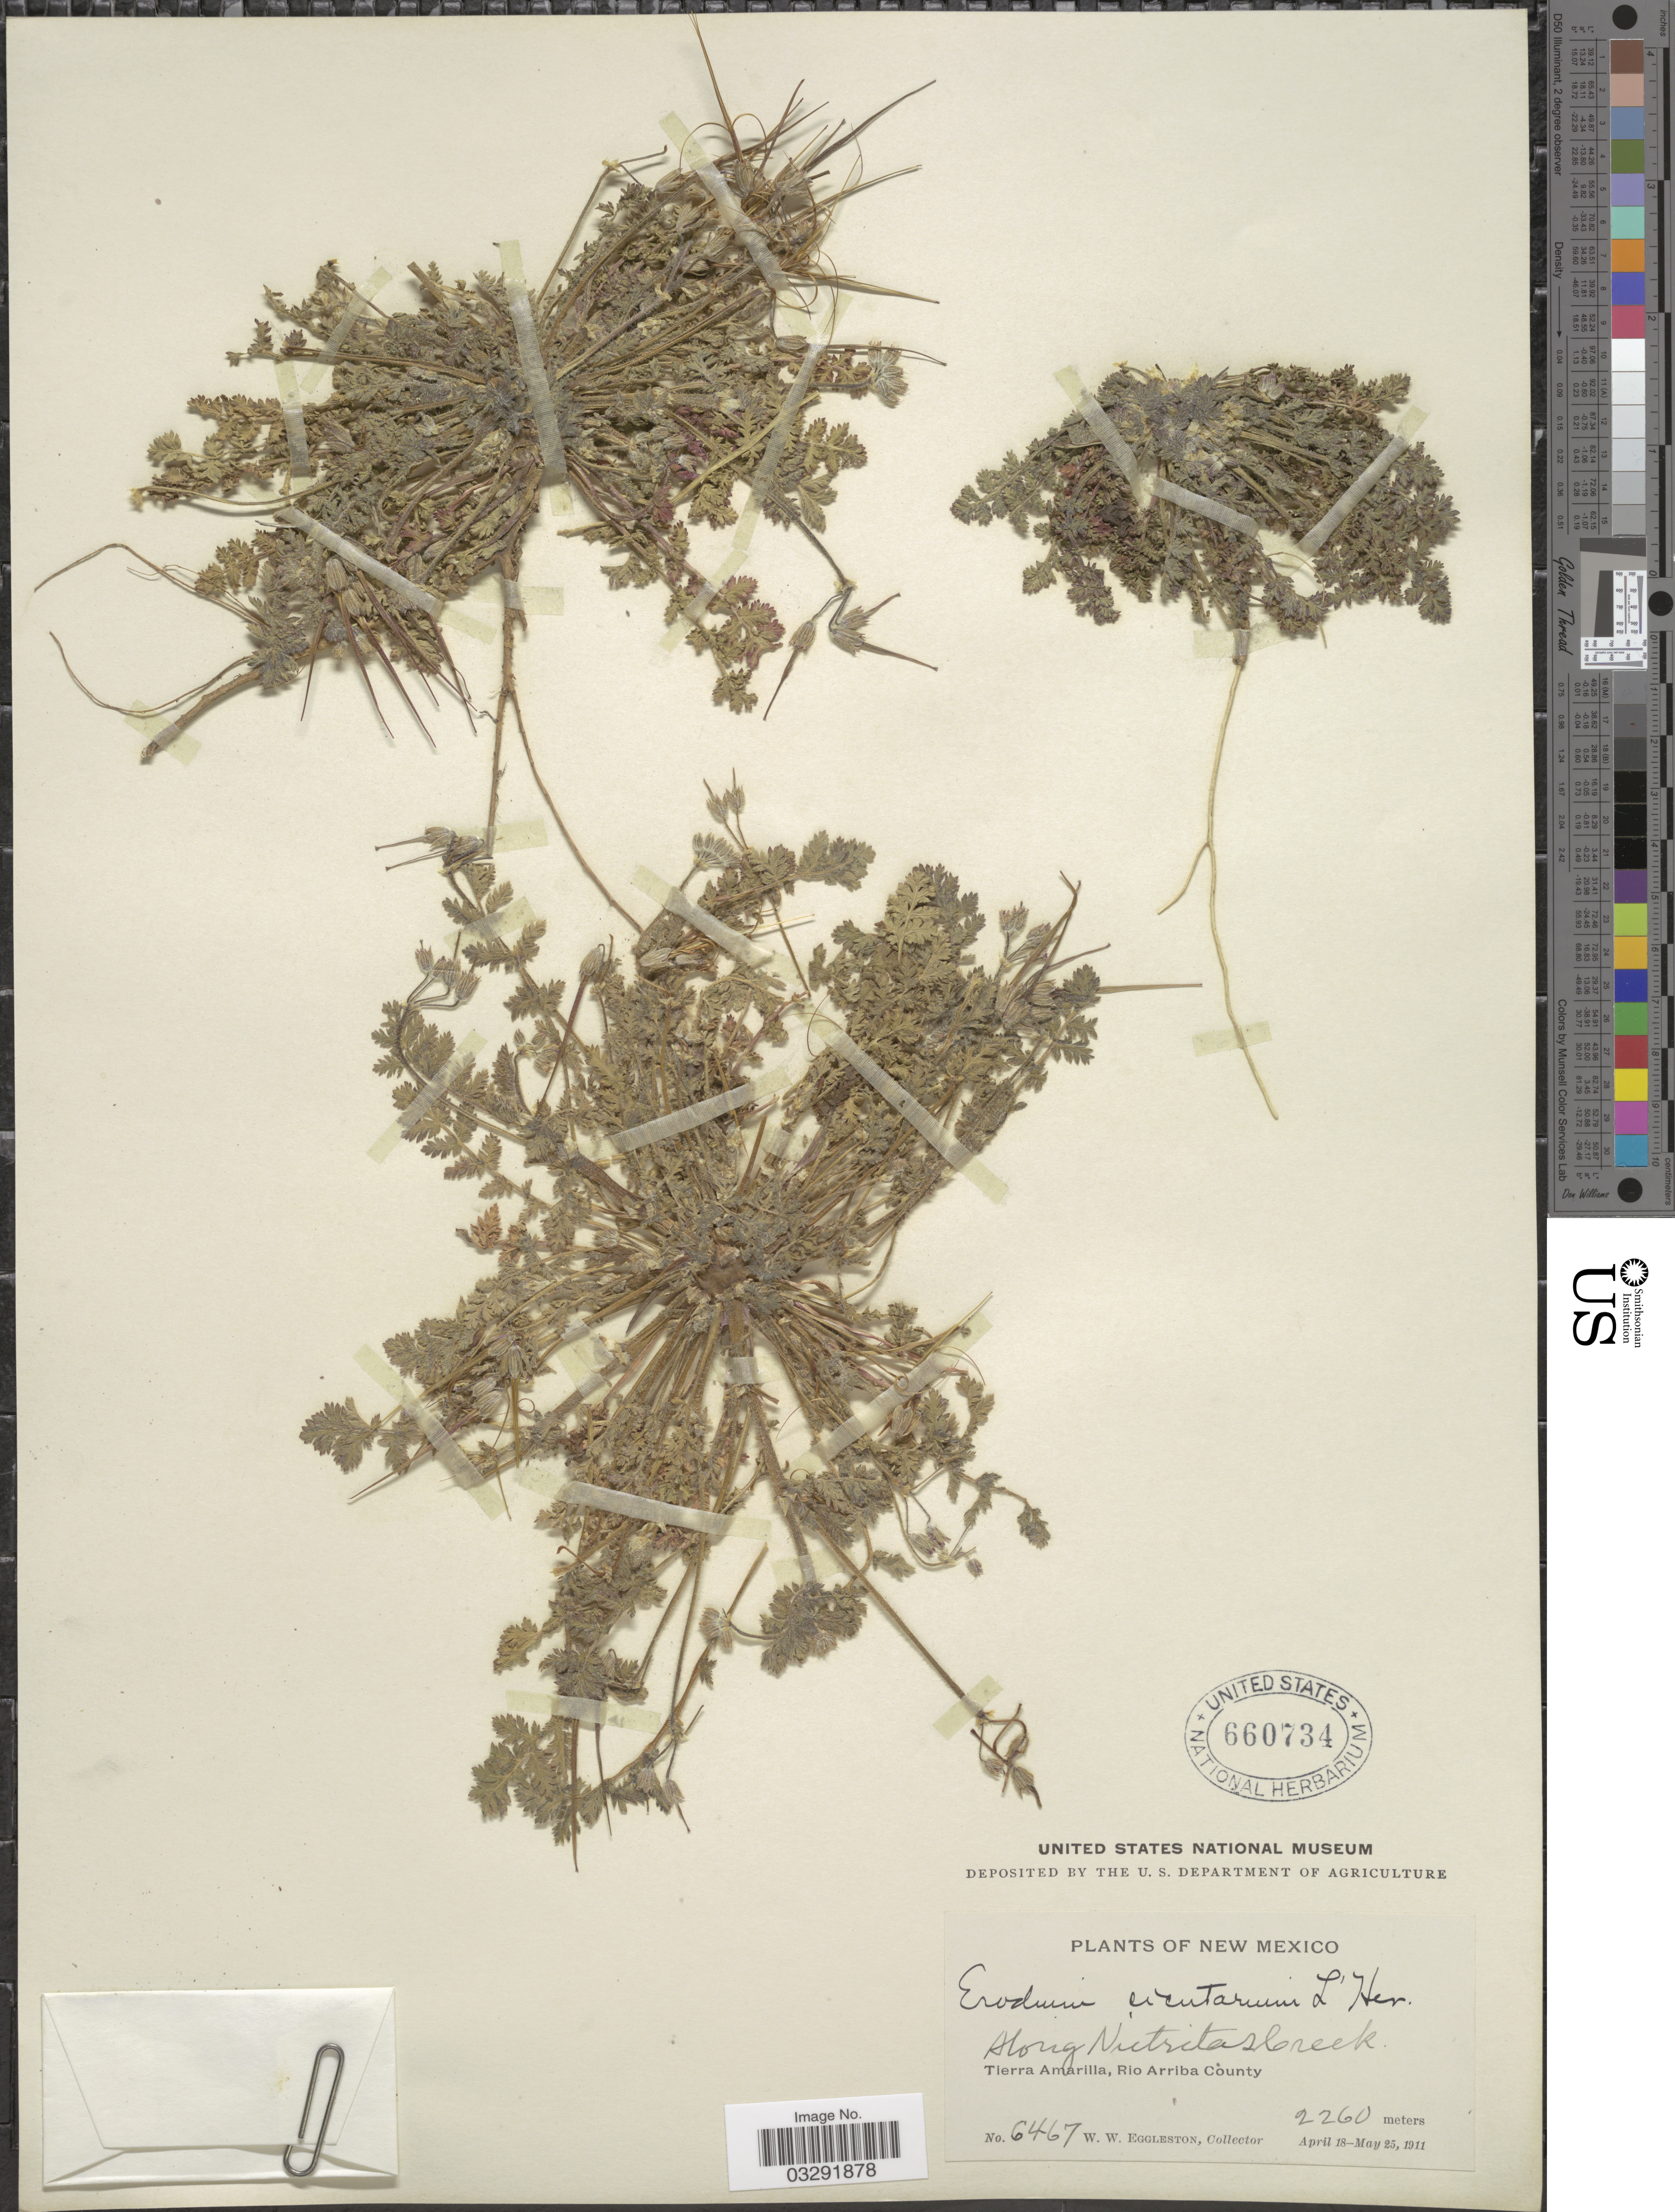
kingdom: Plantae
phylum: Tracheophyta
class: Magnoliopsida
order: Geraniales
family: Geraniaceae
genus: Erodium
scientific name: Erodium cicutarium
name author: (L.) L'Hér.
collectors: W. W. Eggleston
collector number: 6467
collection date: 1911-04-18/1911-05-25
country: United States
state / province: New Mexico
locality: Along Nutritas Creek. Tierra Amarilla, Rio Arriba County.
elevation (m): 2260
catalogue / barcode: US 660734